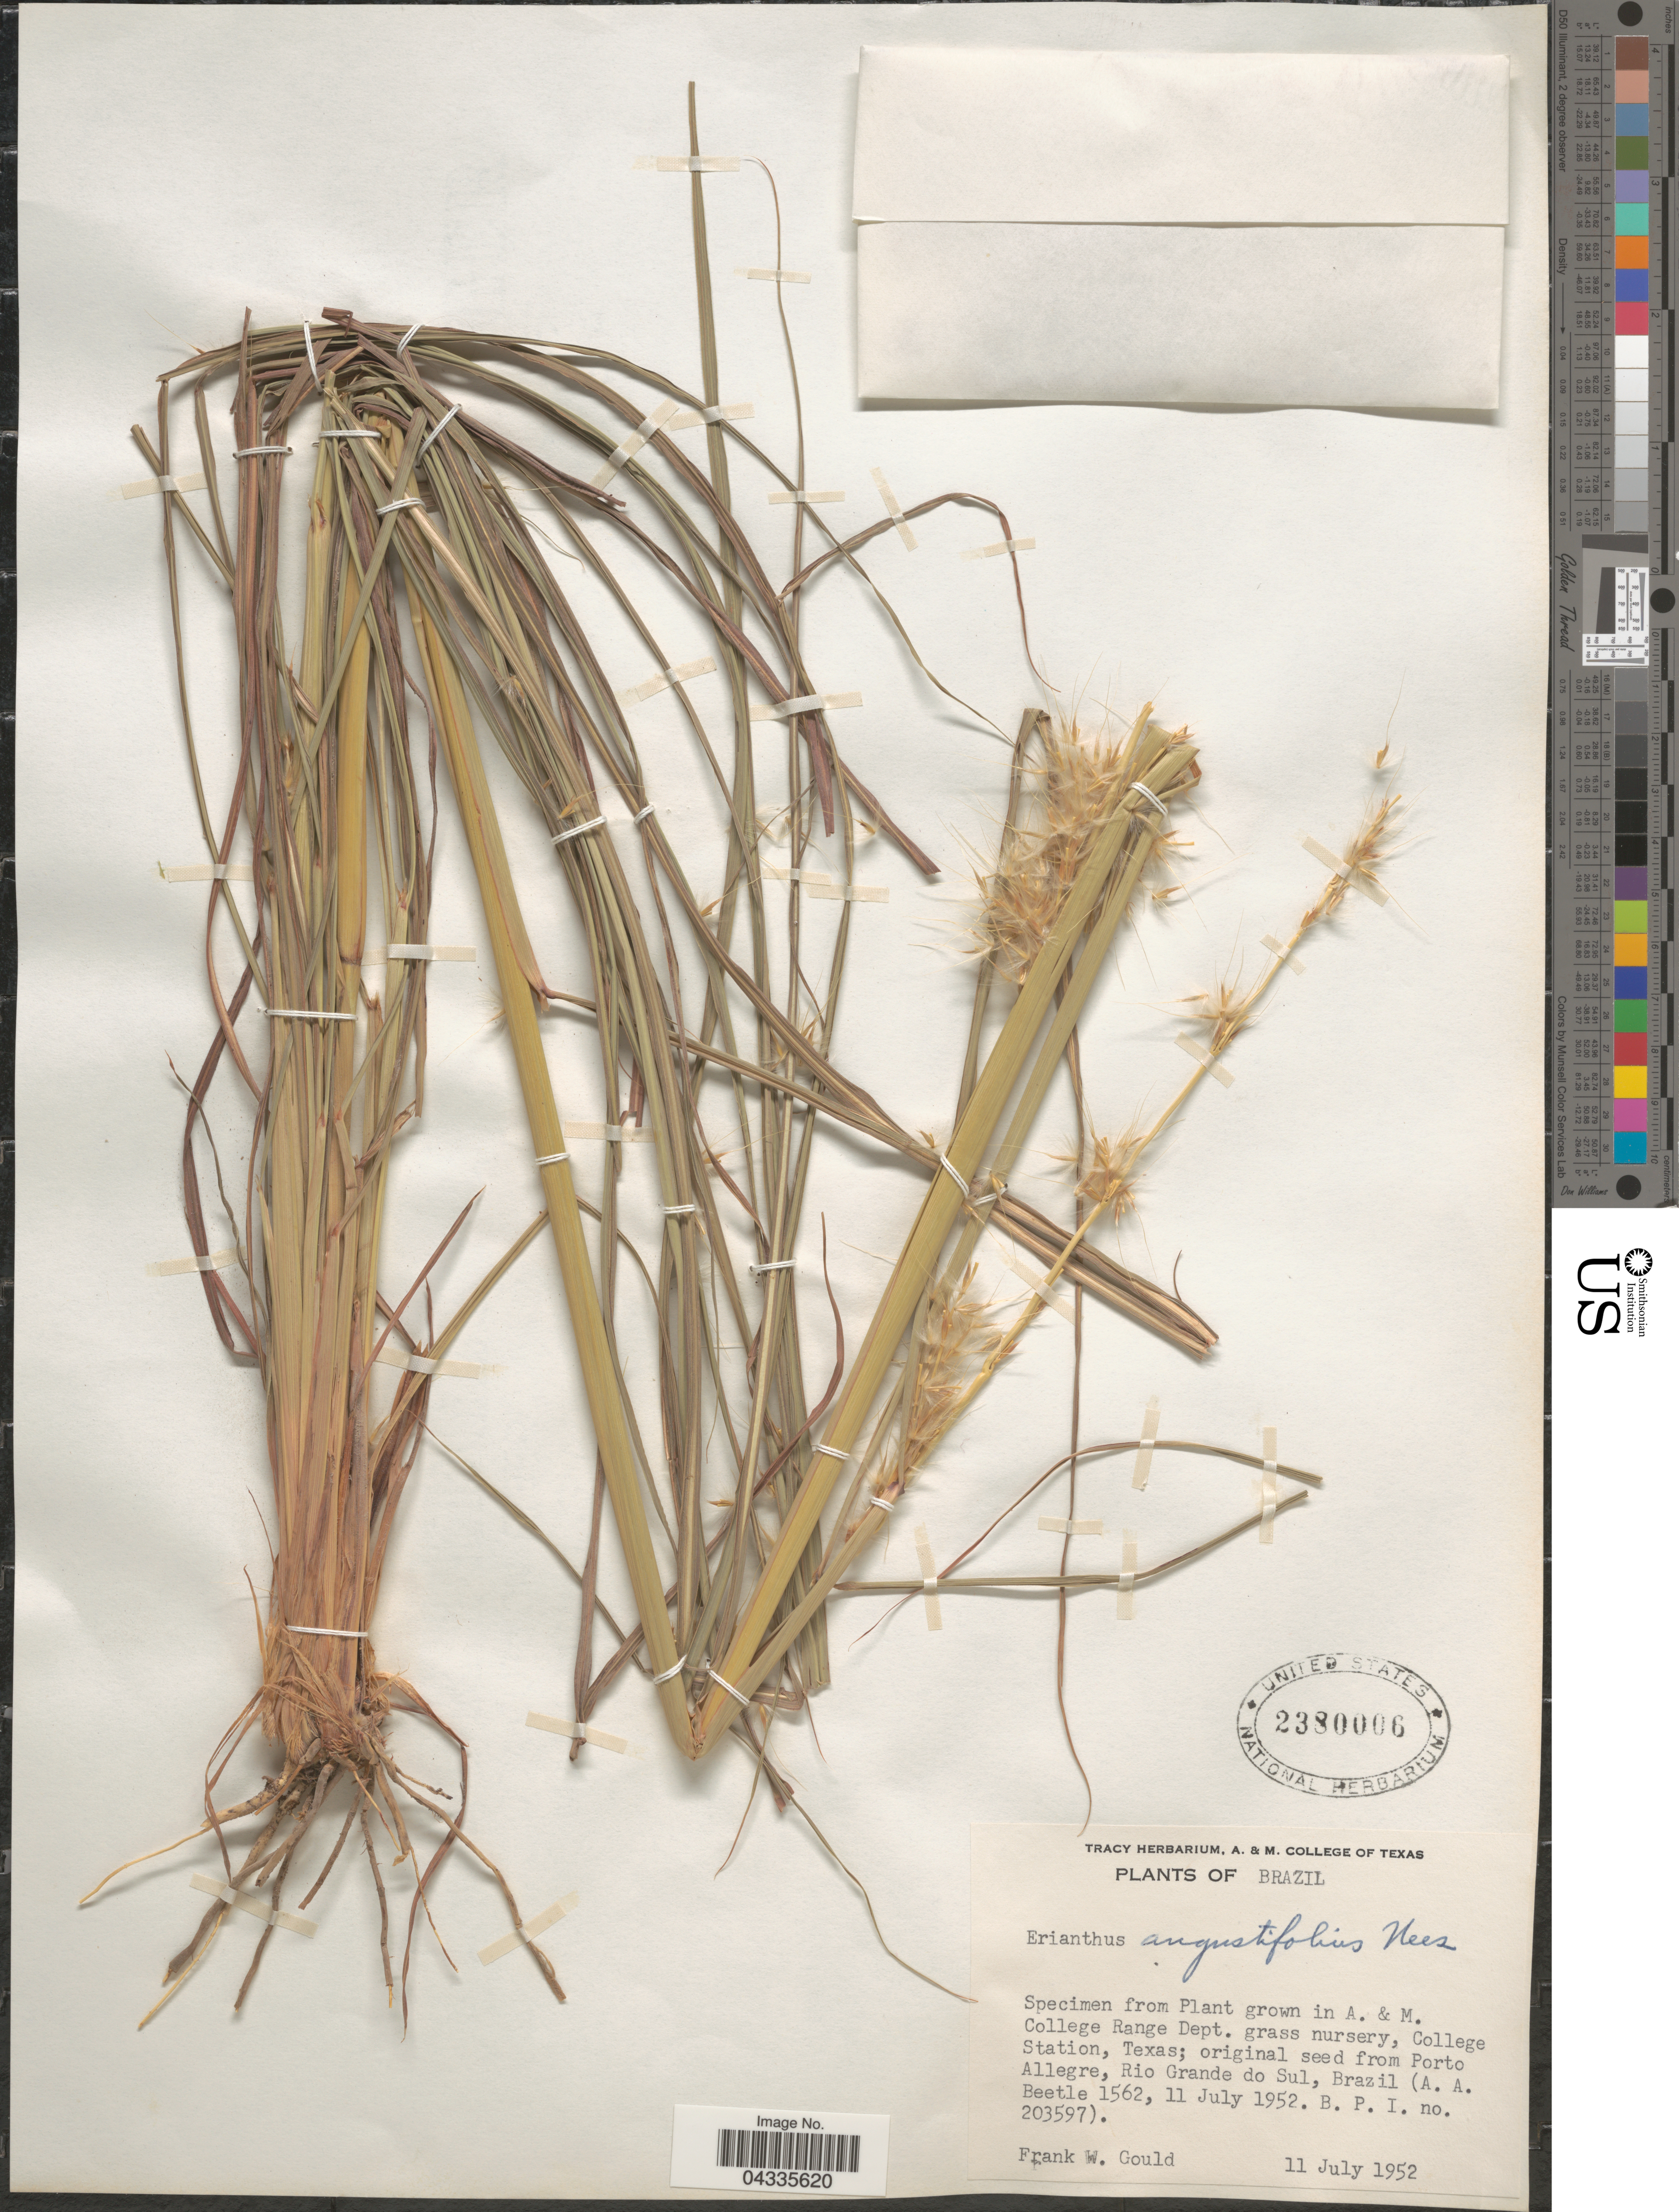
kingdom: Plantae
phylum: Tracheophyta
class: Liliopsida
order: Poales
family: Poaceae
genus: Erianthus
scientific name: Erianthus angustifolius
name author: Nees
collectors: F. W. Gould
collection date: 1952-07-11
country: United States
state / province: Texas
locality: Grown in A. & M. College Range Dept. grass nursery, College Station.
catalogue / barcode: US 2380006